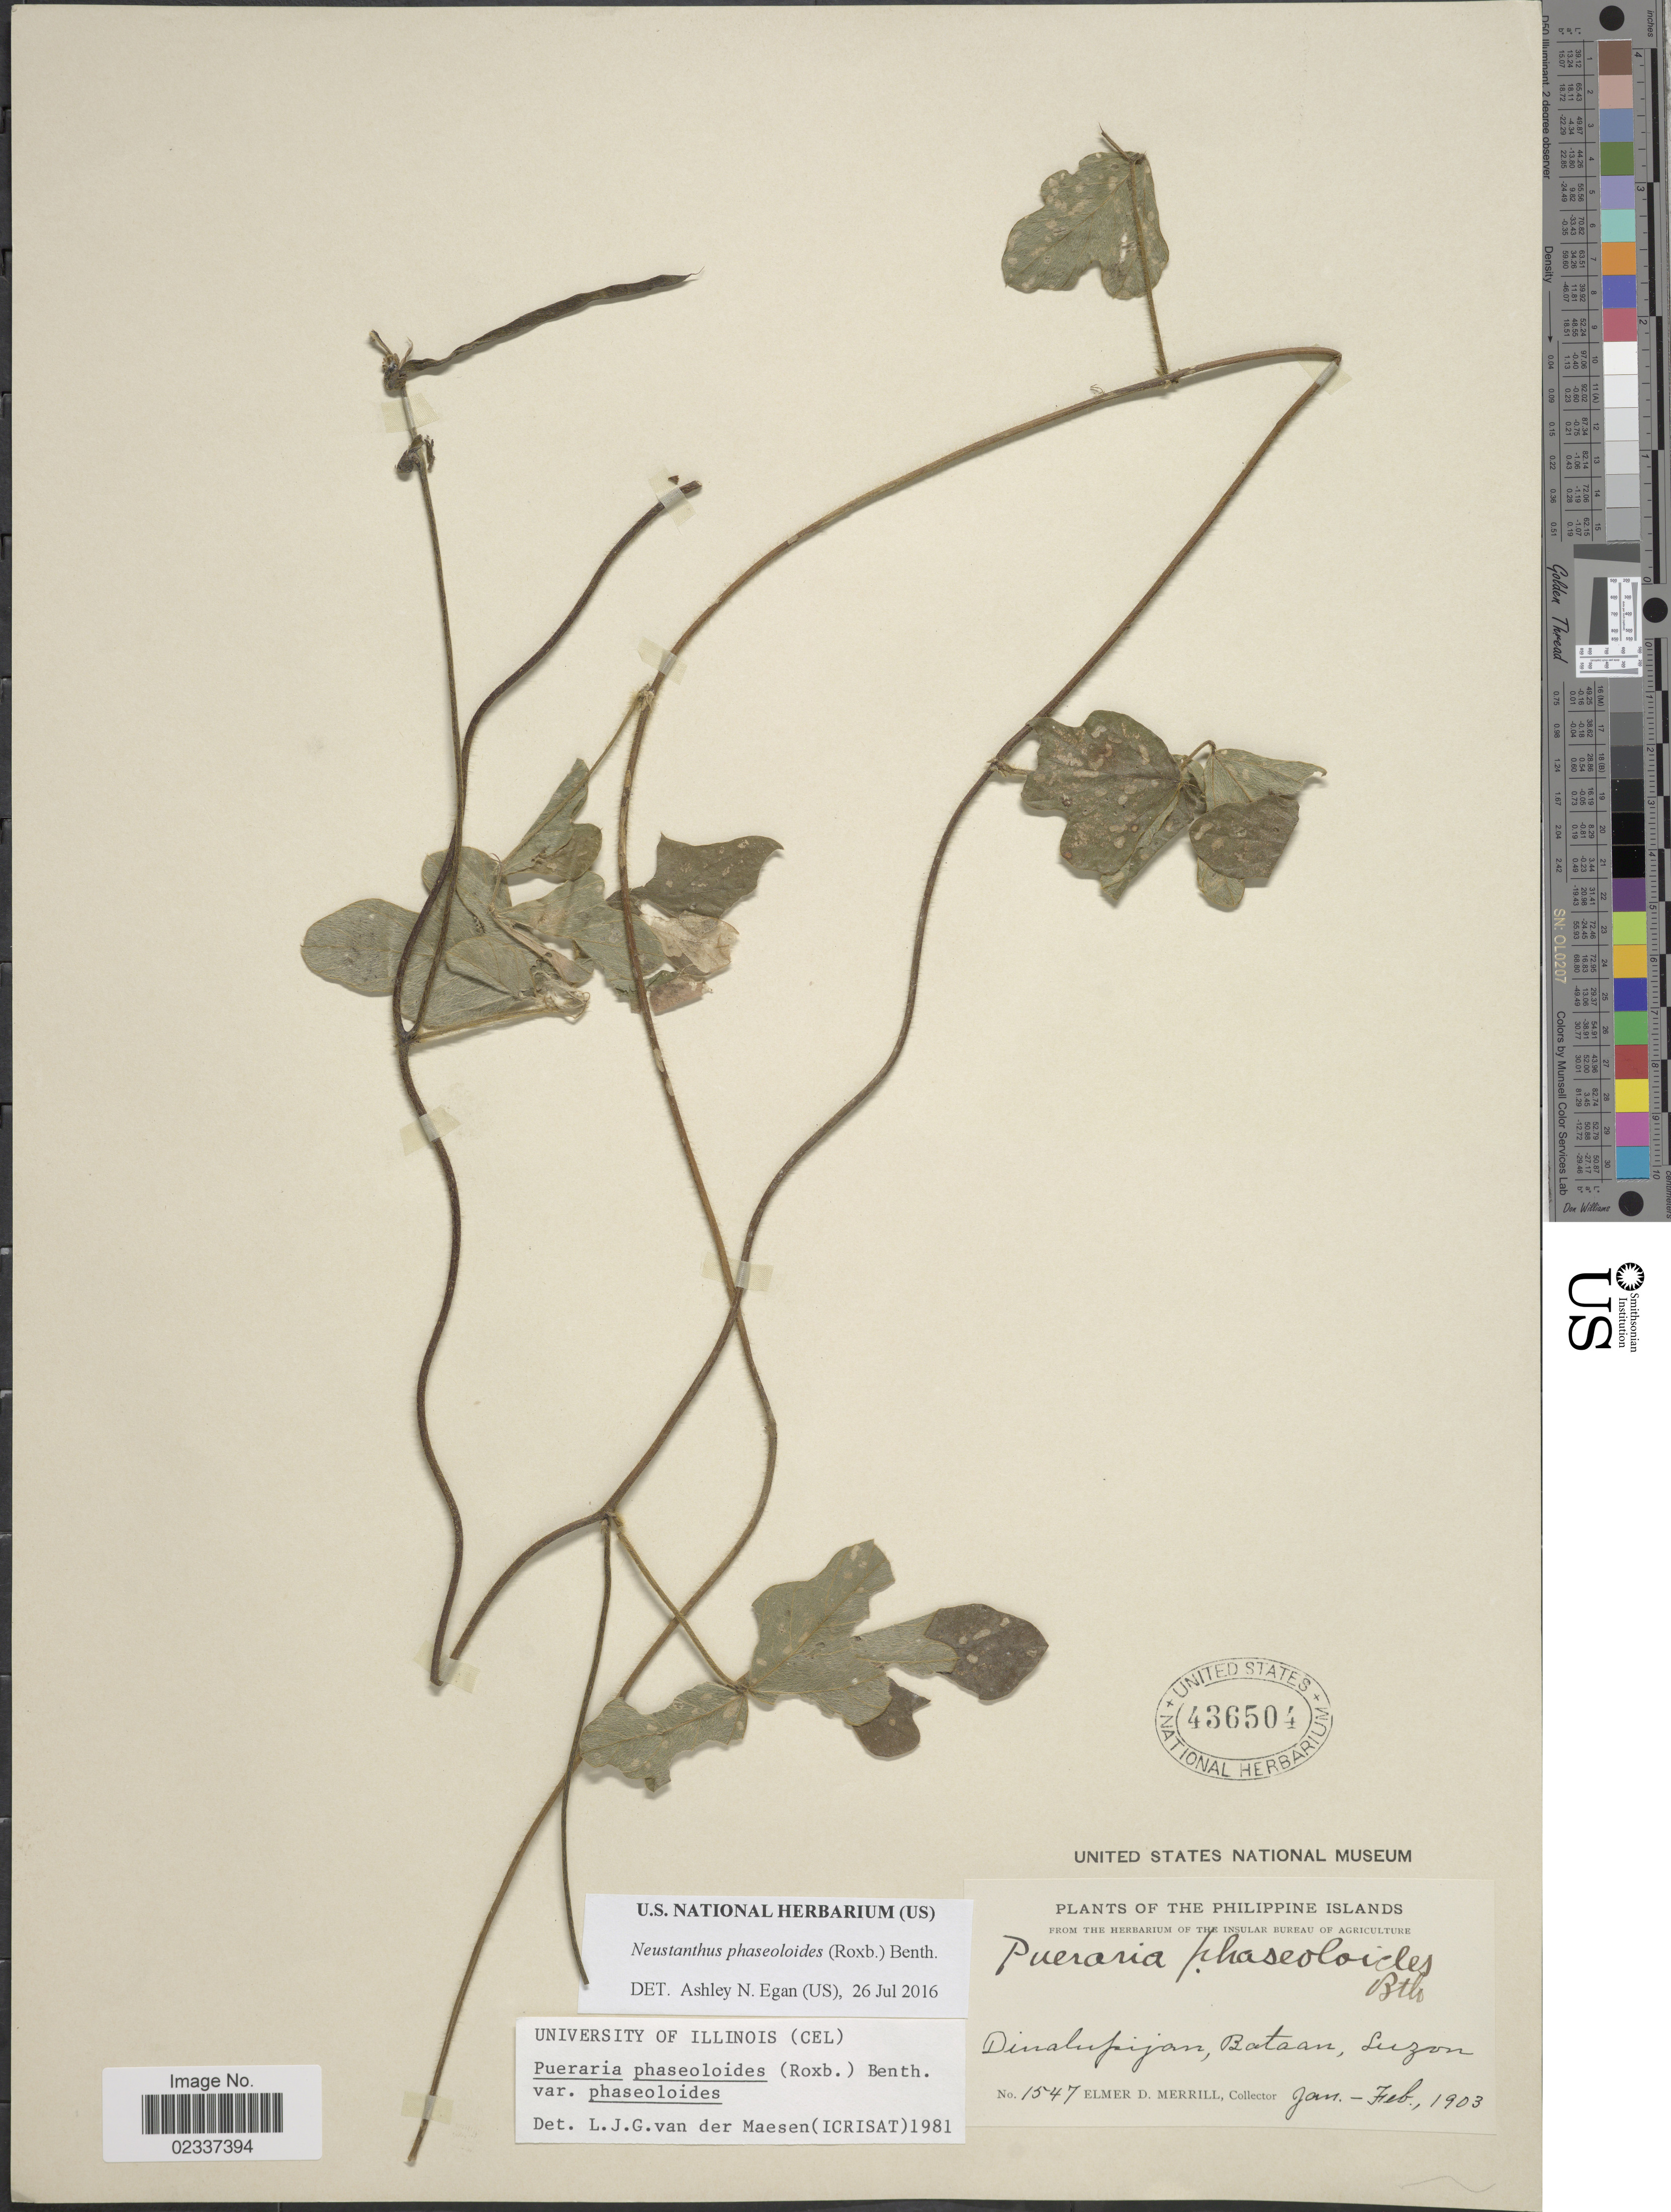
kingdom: Plantae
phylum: Tracheophyta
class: Magnoliopsida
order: Fabales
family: Fabaceae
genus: Neustanthus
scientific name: Neustanthus phaseoloides var. phaseoloides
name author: (Roxb.) Benth.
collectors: E. D. Merrill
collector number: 1547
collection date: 1903-01/1903-02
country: Philippines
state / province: Central Luzon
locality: Dinalupijan, Bataan, Luzon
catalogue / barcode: US 436504